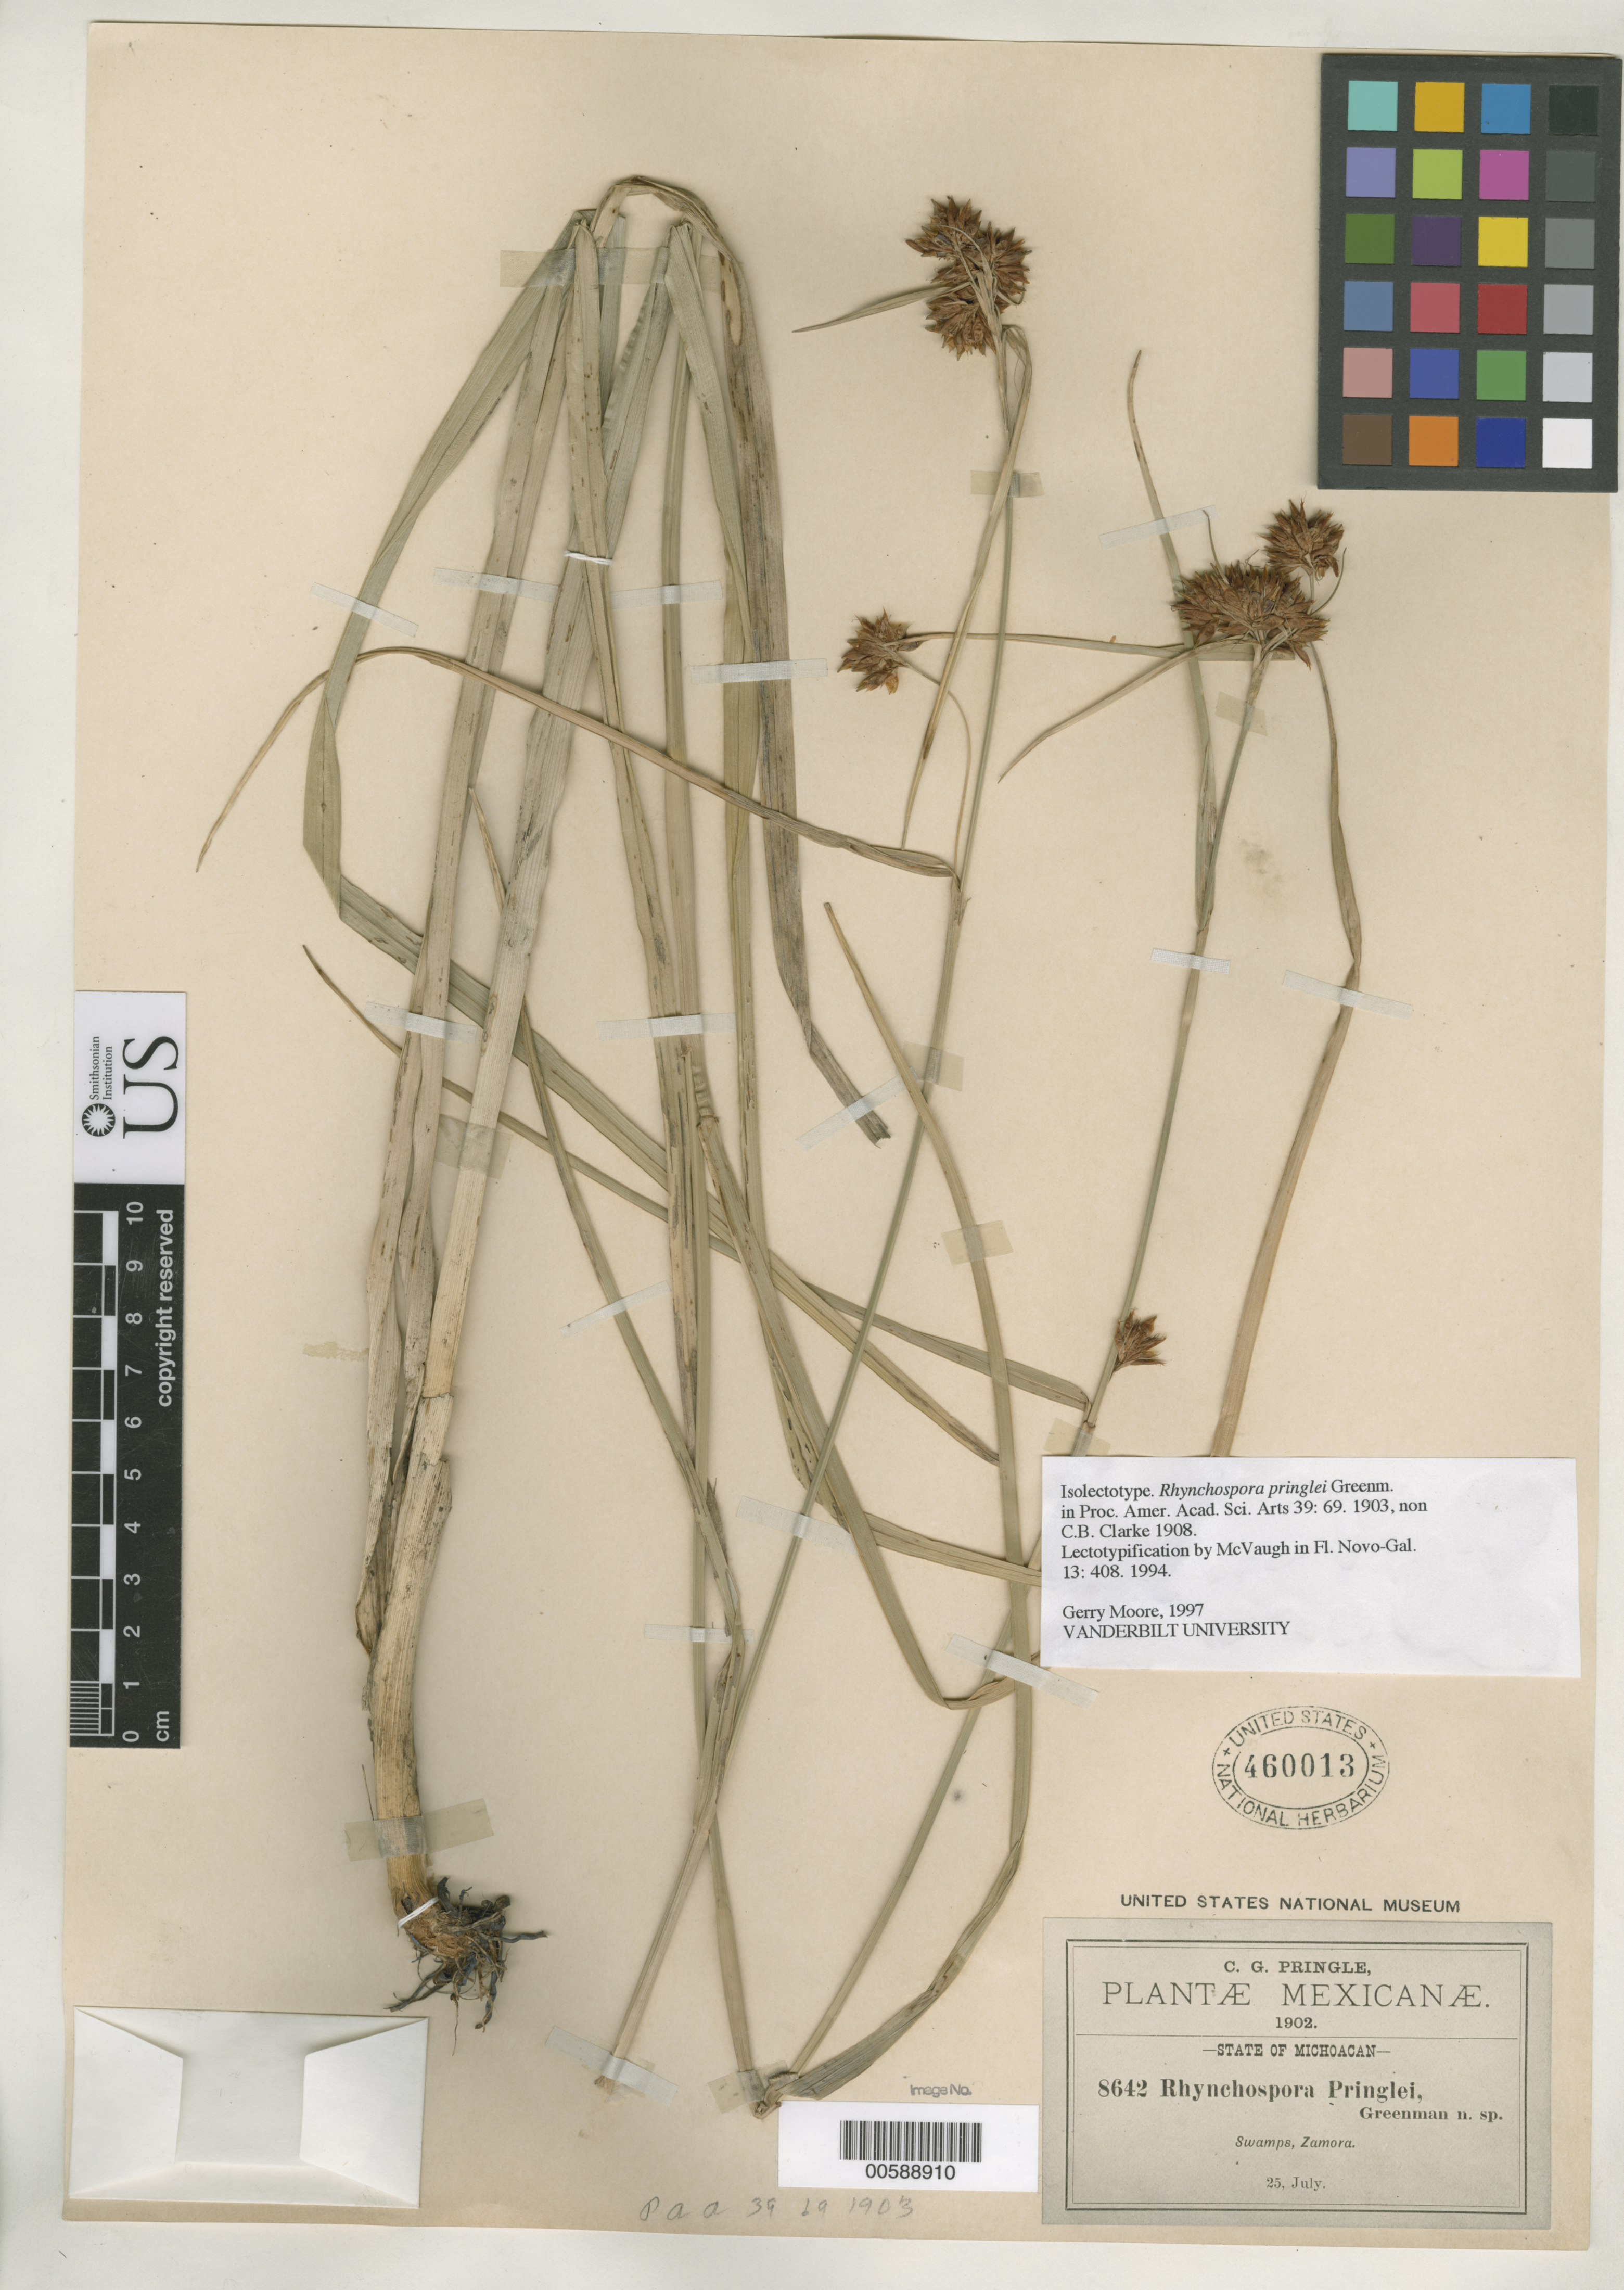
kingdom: Plantae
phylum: Tracheophyta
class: Liliopsida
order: Poales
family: Cyperaceae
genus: Rhynchospora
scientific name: Rhynchospora pringlei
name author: Greenm.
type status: Isolectotype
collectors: C. G. Pringle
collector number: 8642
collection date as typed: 25 Jul 1902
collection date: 1902-07-25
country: Mexico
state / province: Michoacán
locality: Zamora.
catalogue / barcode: US 460013